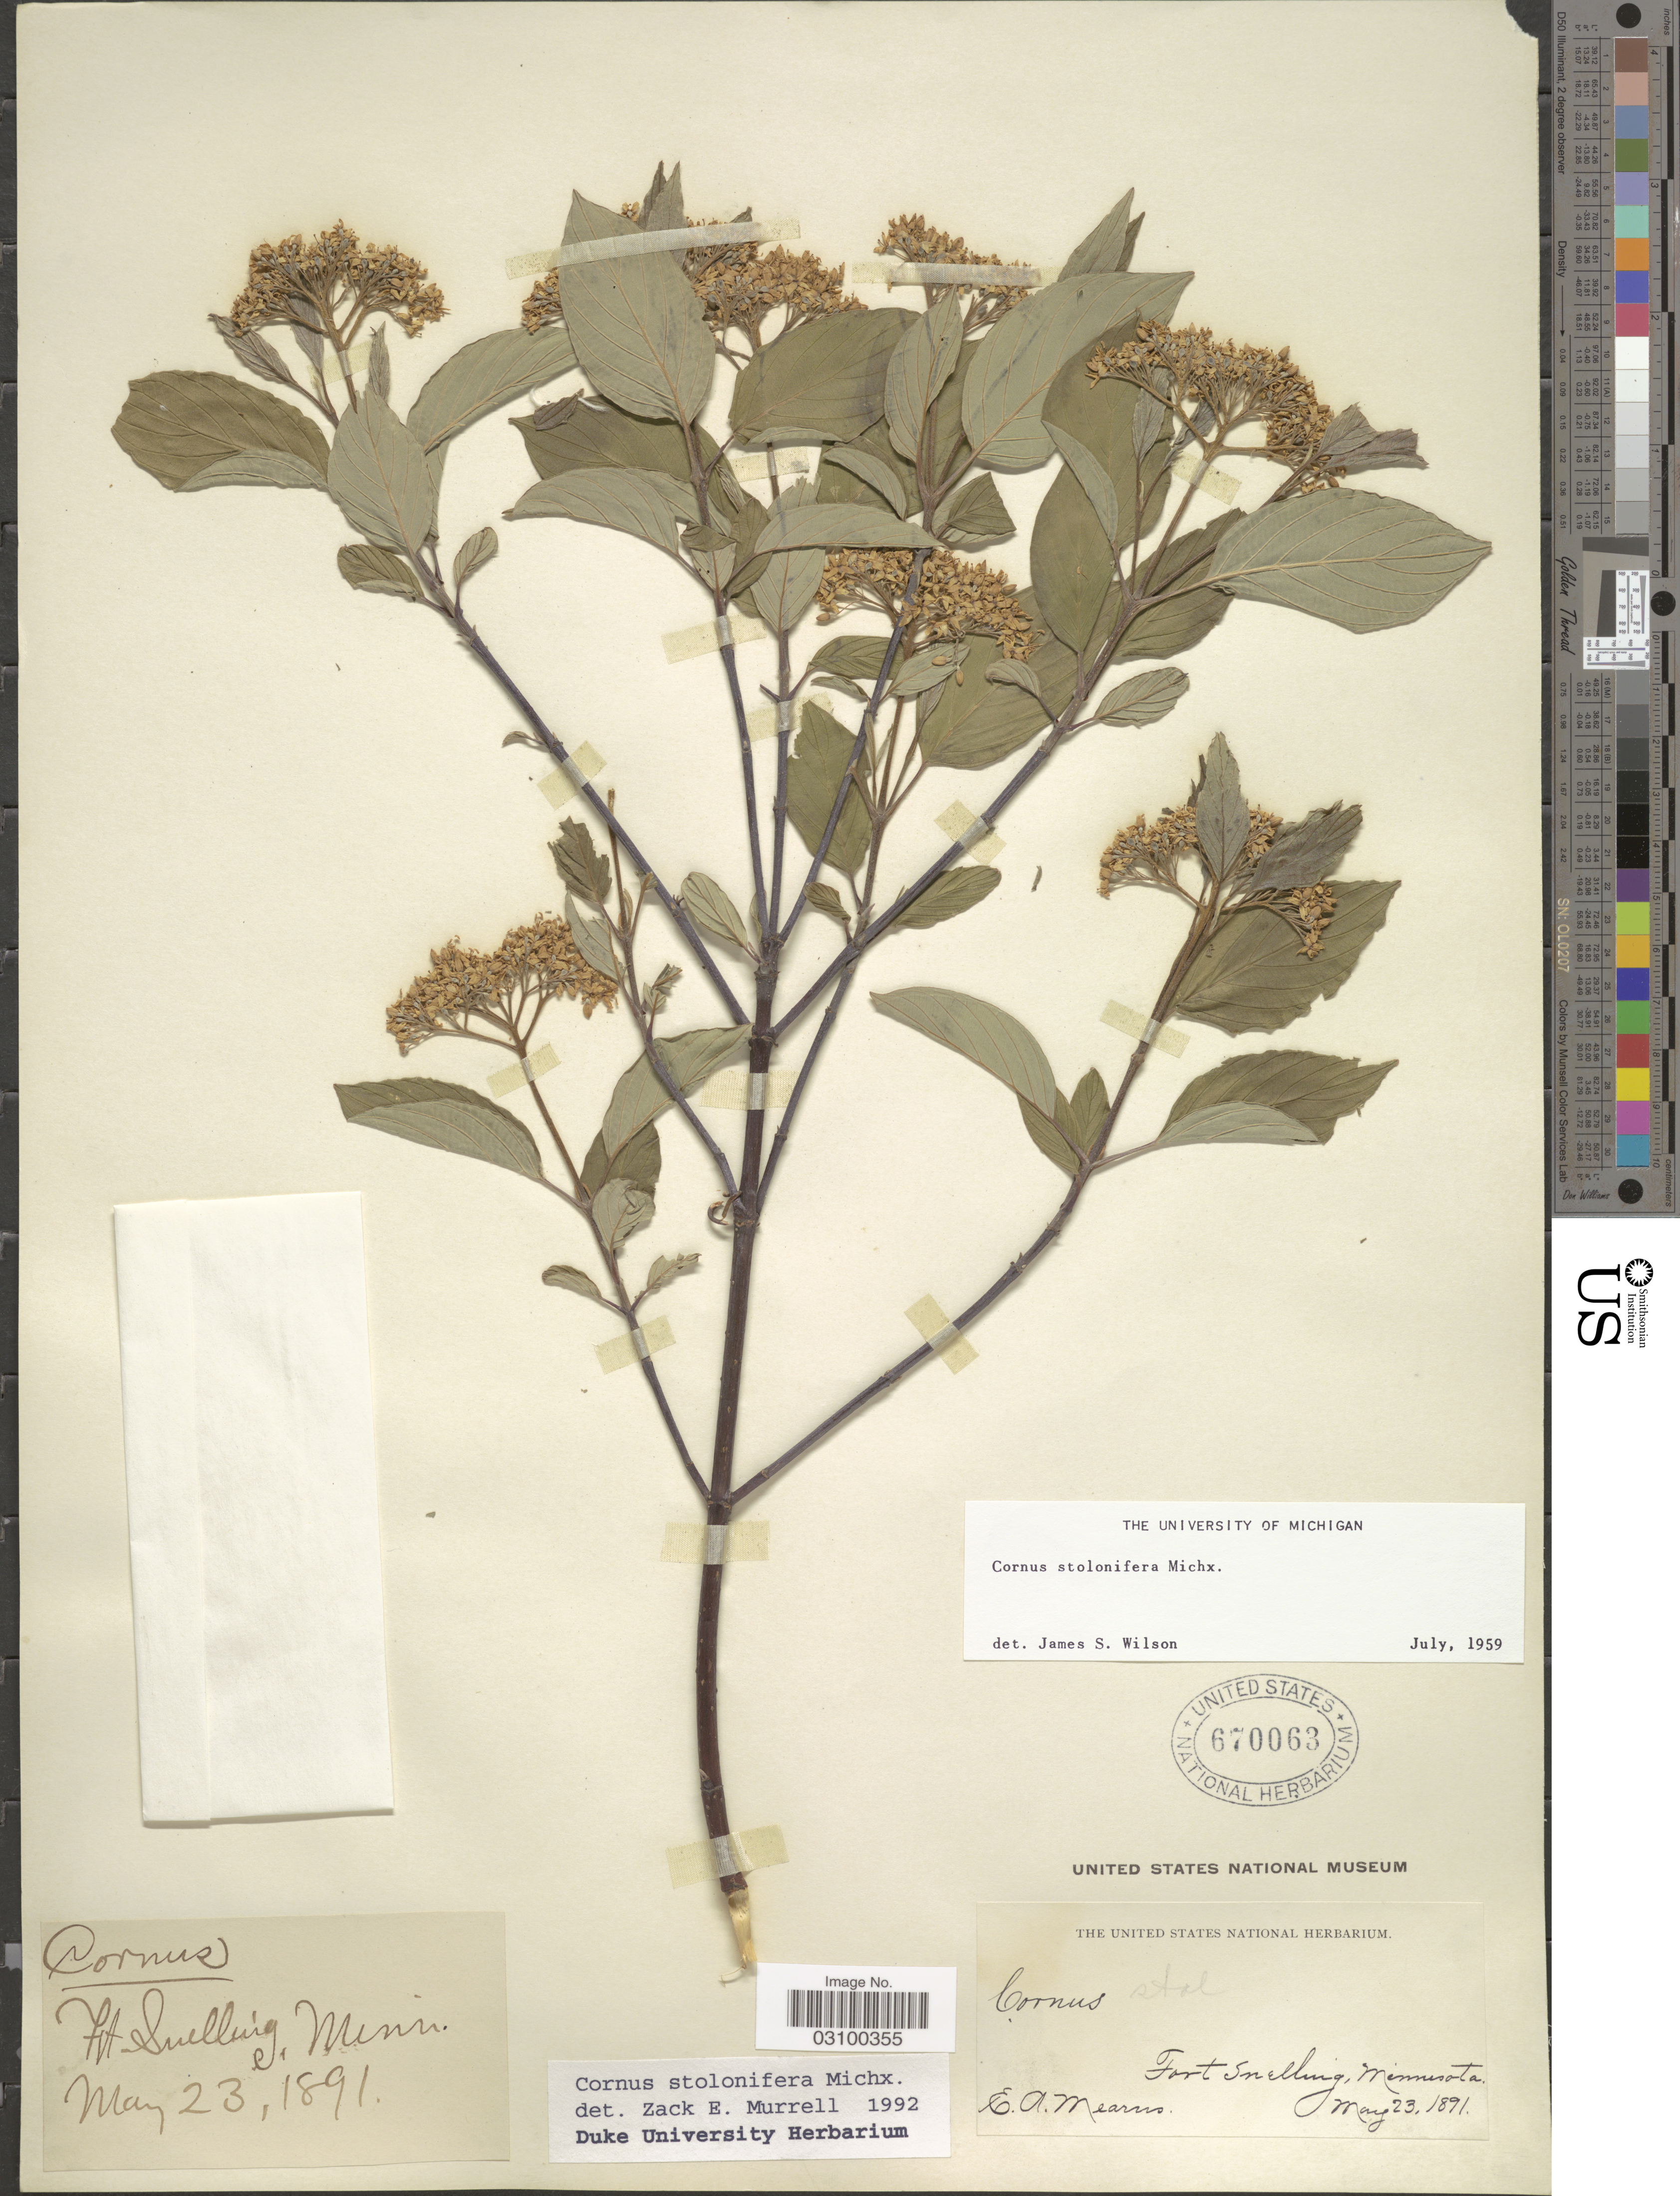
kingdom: Plantae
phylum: Tracheophyta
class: Magnoliopsida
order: Cornales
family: Cornaceae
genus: Cornus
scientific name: Cornus sericea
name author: L.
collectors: E. A. Mearns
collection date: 1891-05-23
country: United States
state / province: Minnesota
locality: Fort Snelling.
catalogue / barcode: US 670063